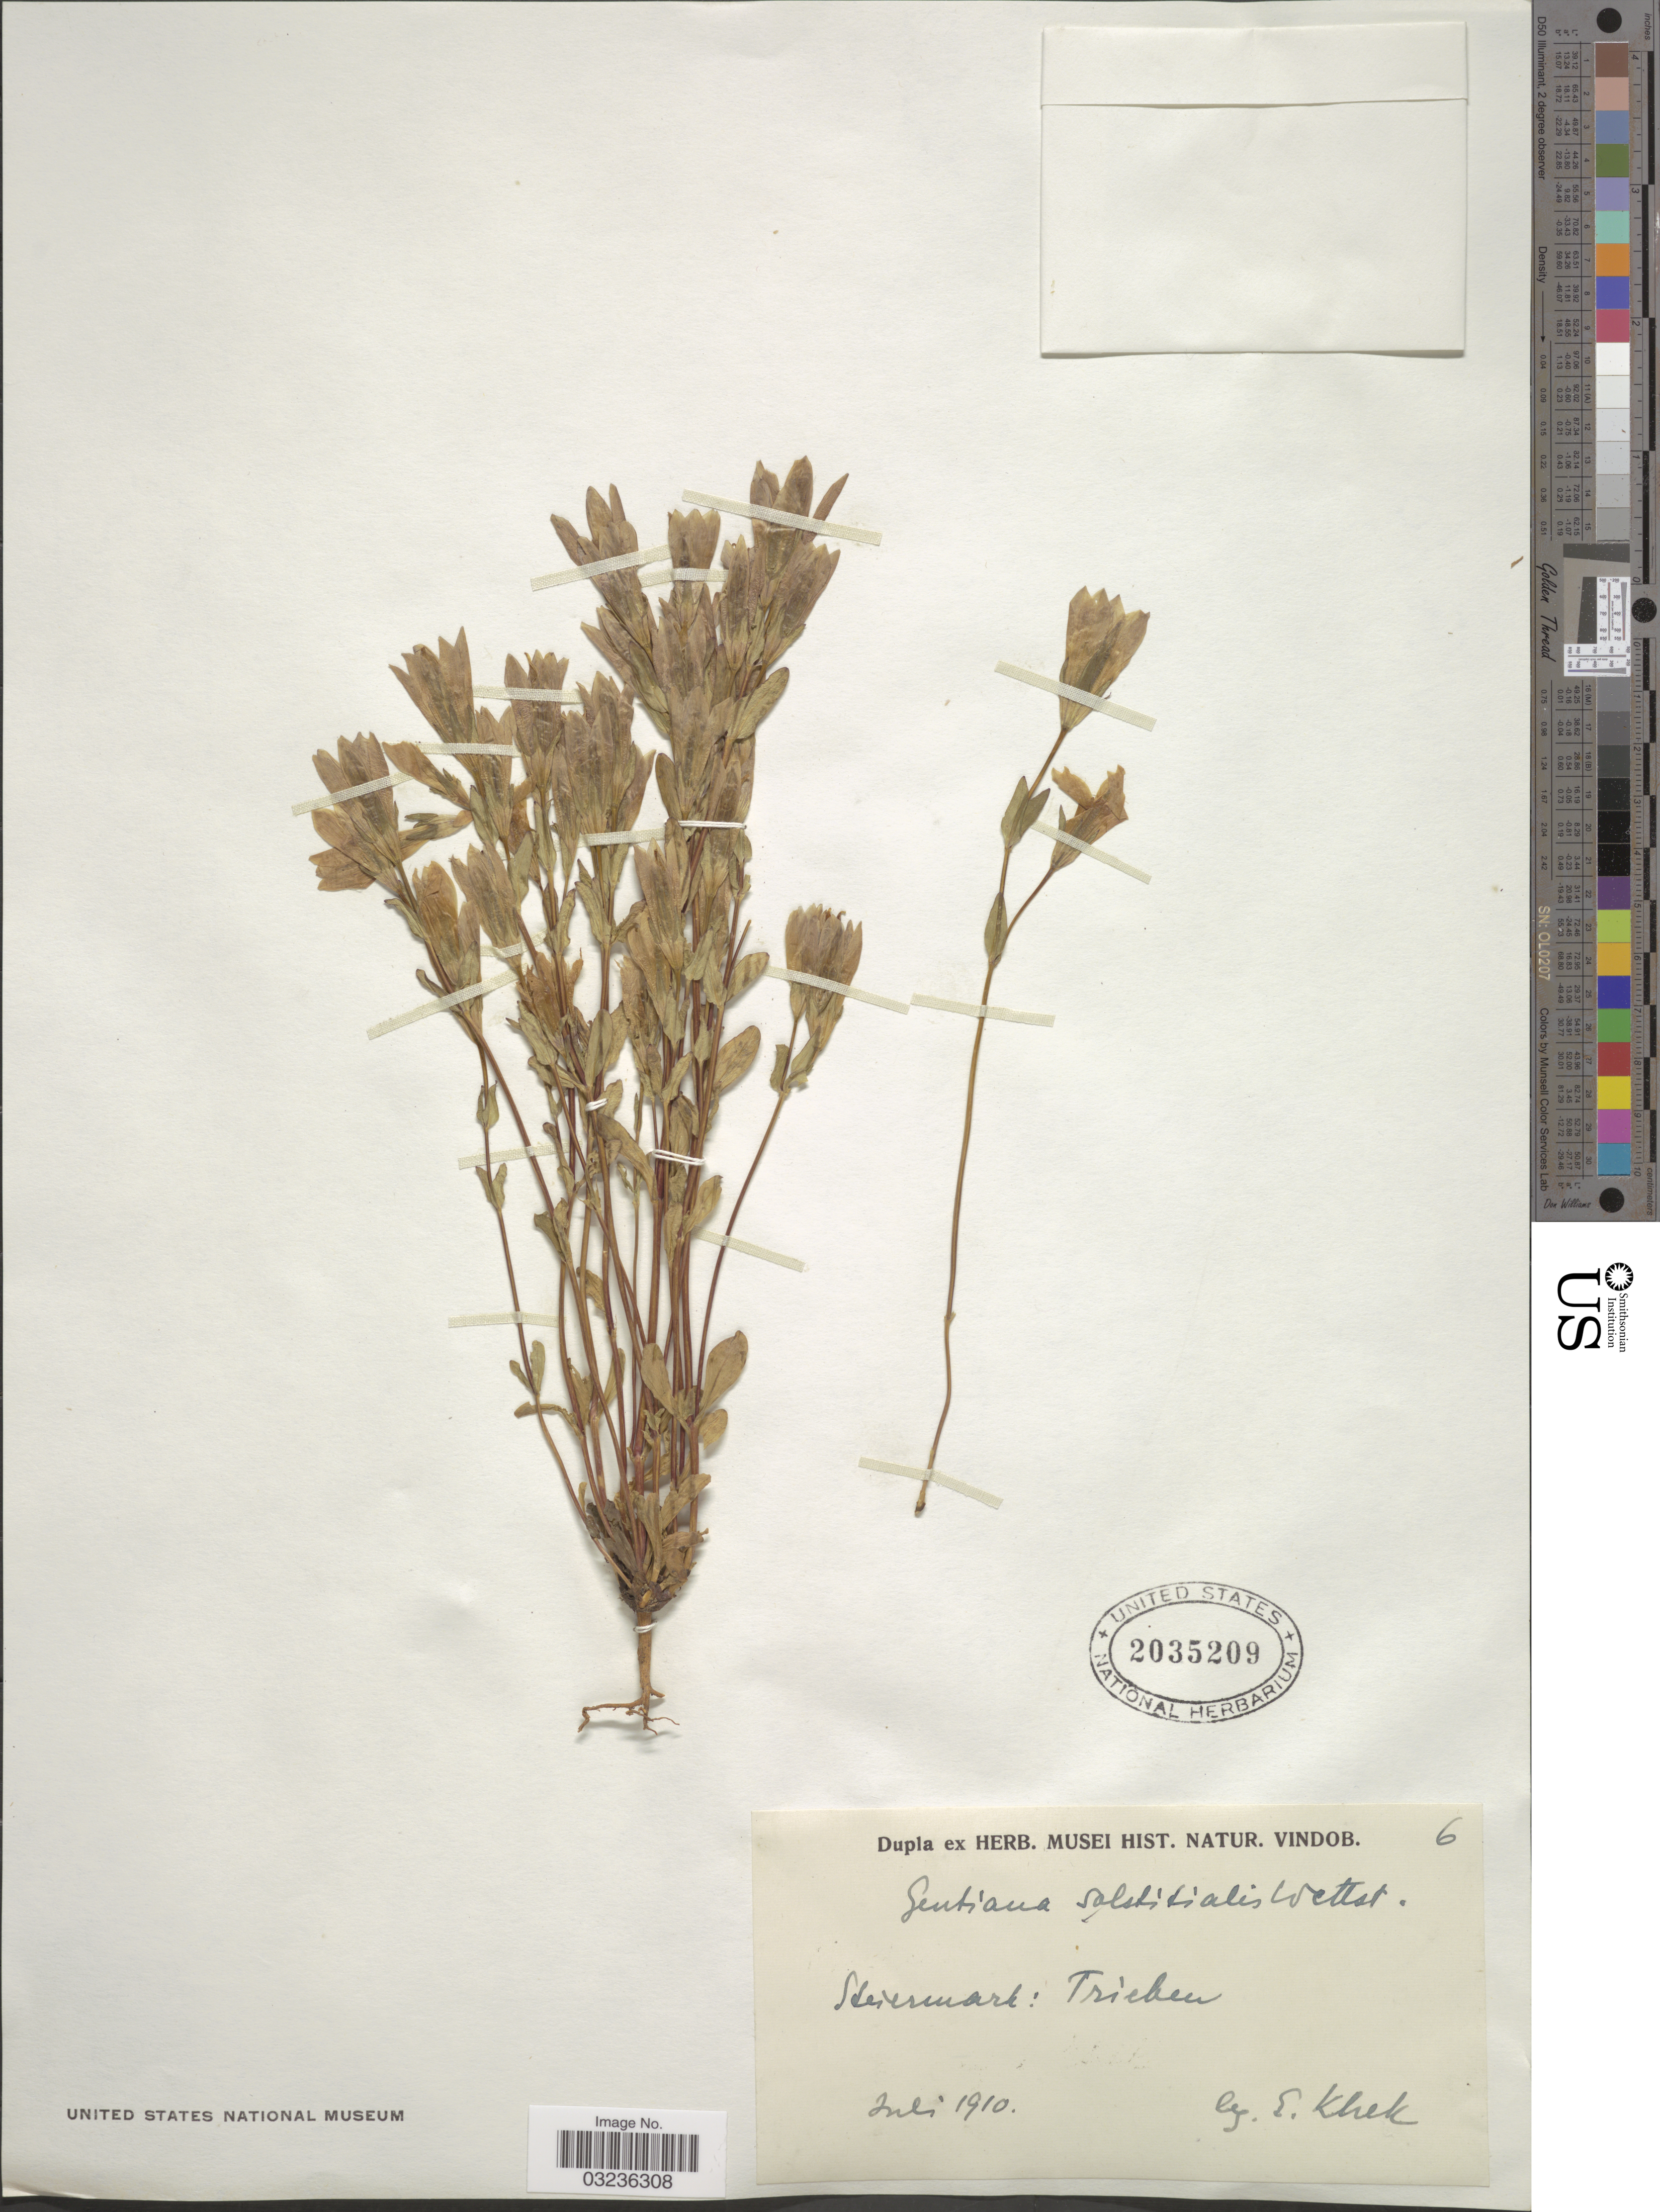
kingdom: Plantae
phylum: Tracheophyta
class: Magnoliopsida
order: Gentianales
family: Gentianaceae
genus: Gentiana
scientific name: Gentiana sp.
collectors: E. J. Khek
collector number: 6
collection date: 1910-07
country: Austria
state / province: Steiermark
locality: Trieben.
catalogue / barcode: US 2035209